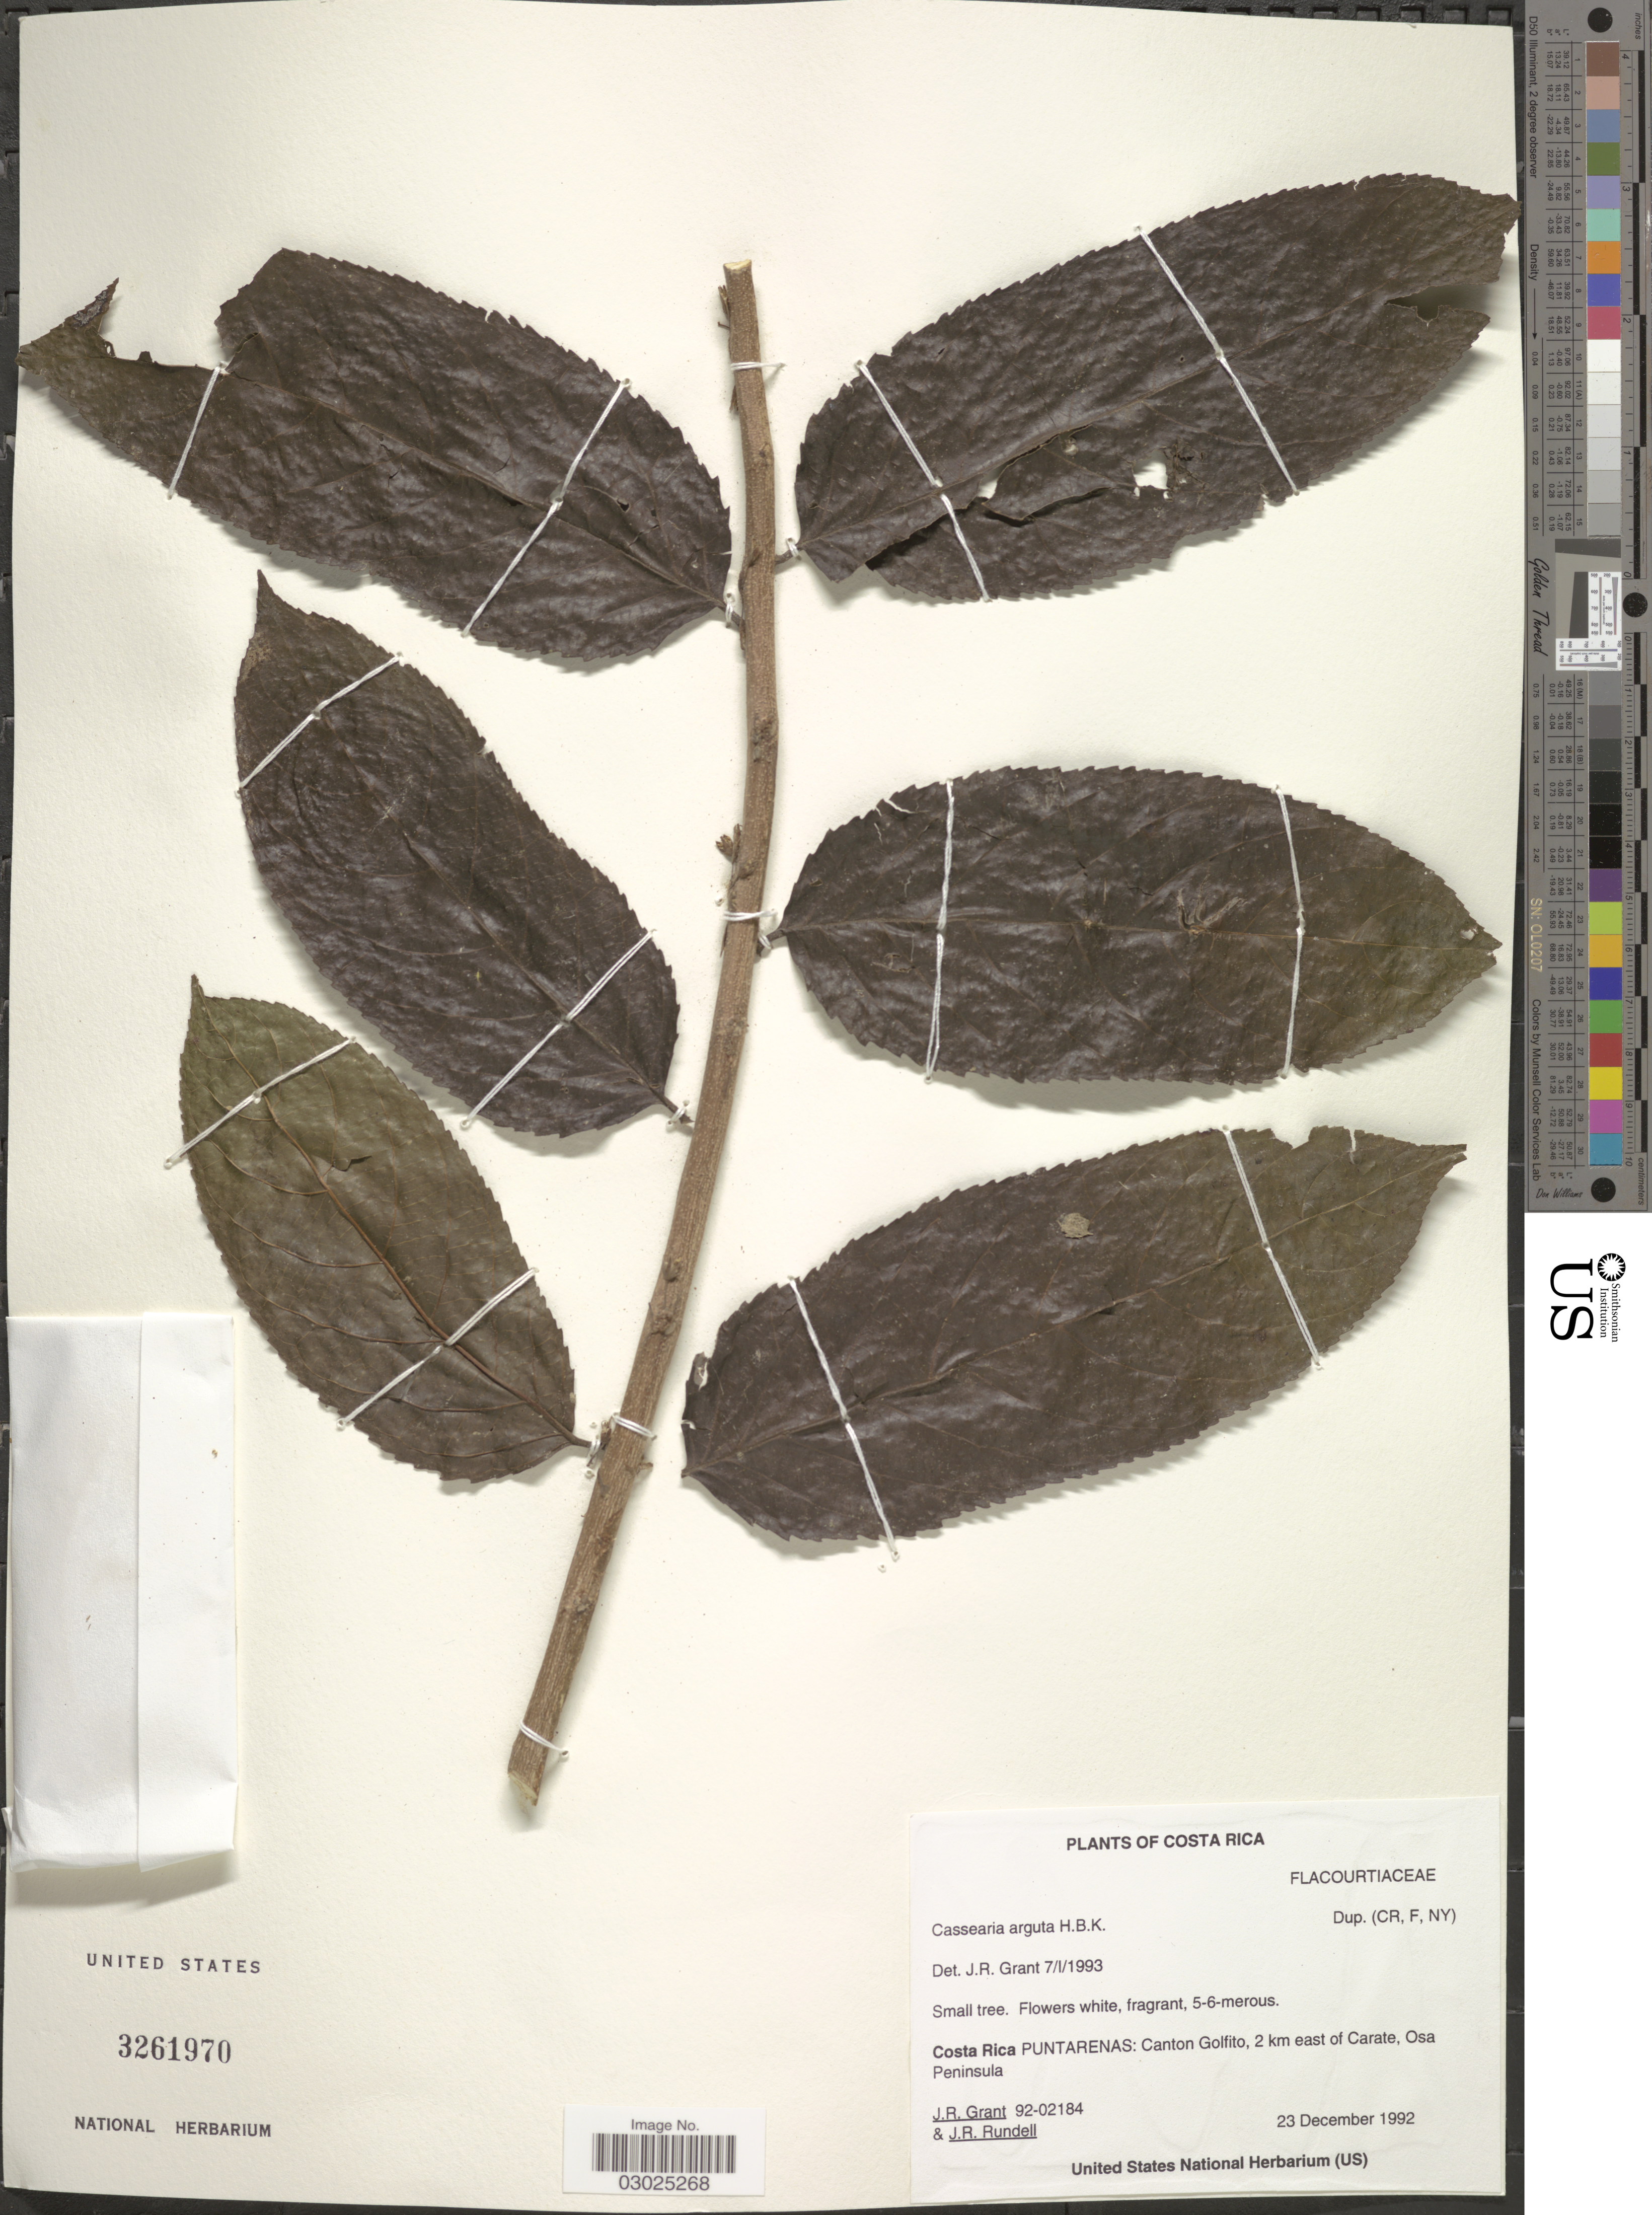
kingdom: Plantae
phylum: Tracheophyta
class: Magnoliopsida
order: Malpighiales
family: Salicaceae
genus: Casearia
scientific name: Casearia arguta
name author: Kunth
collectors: J. Grant & J. R. Rundell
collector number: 92-02184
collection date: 1992-12-23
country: Costa Rica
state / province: Puntarenas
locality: Canton Golfito, 2 km east of Carate, Osa Peninsula.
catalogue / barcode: US 3261970